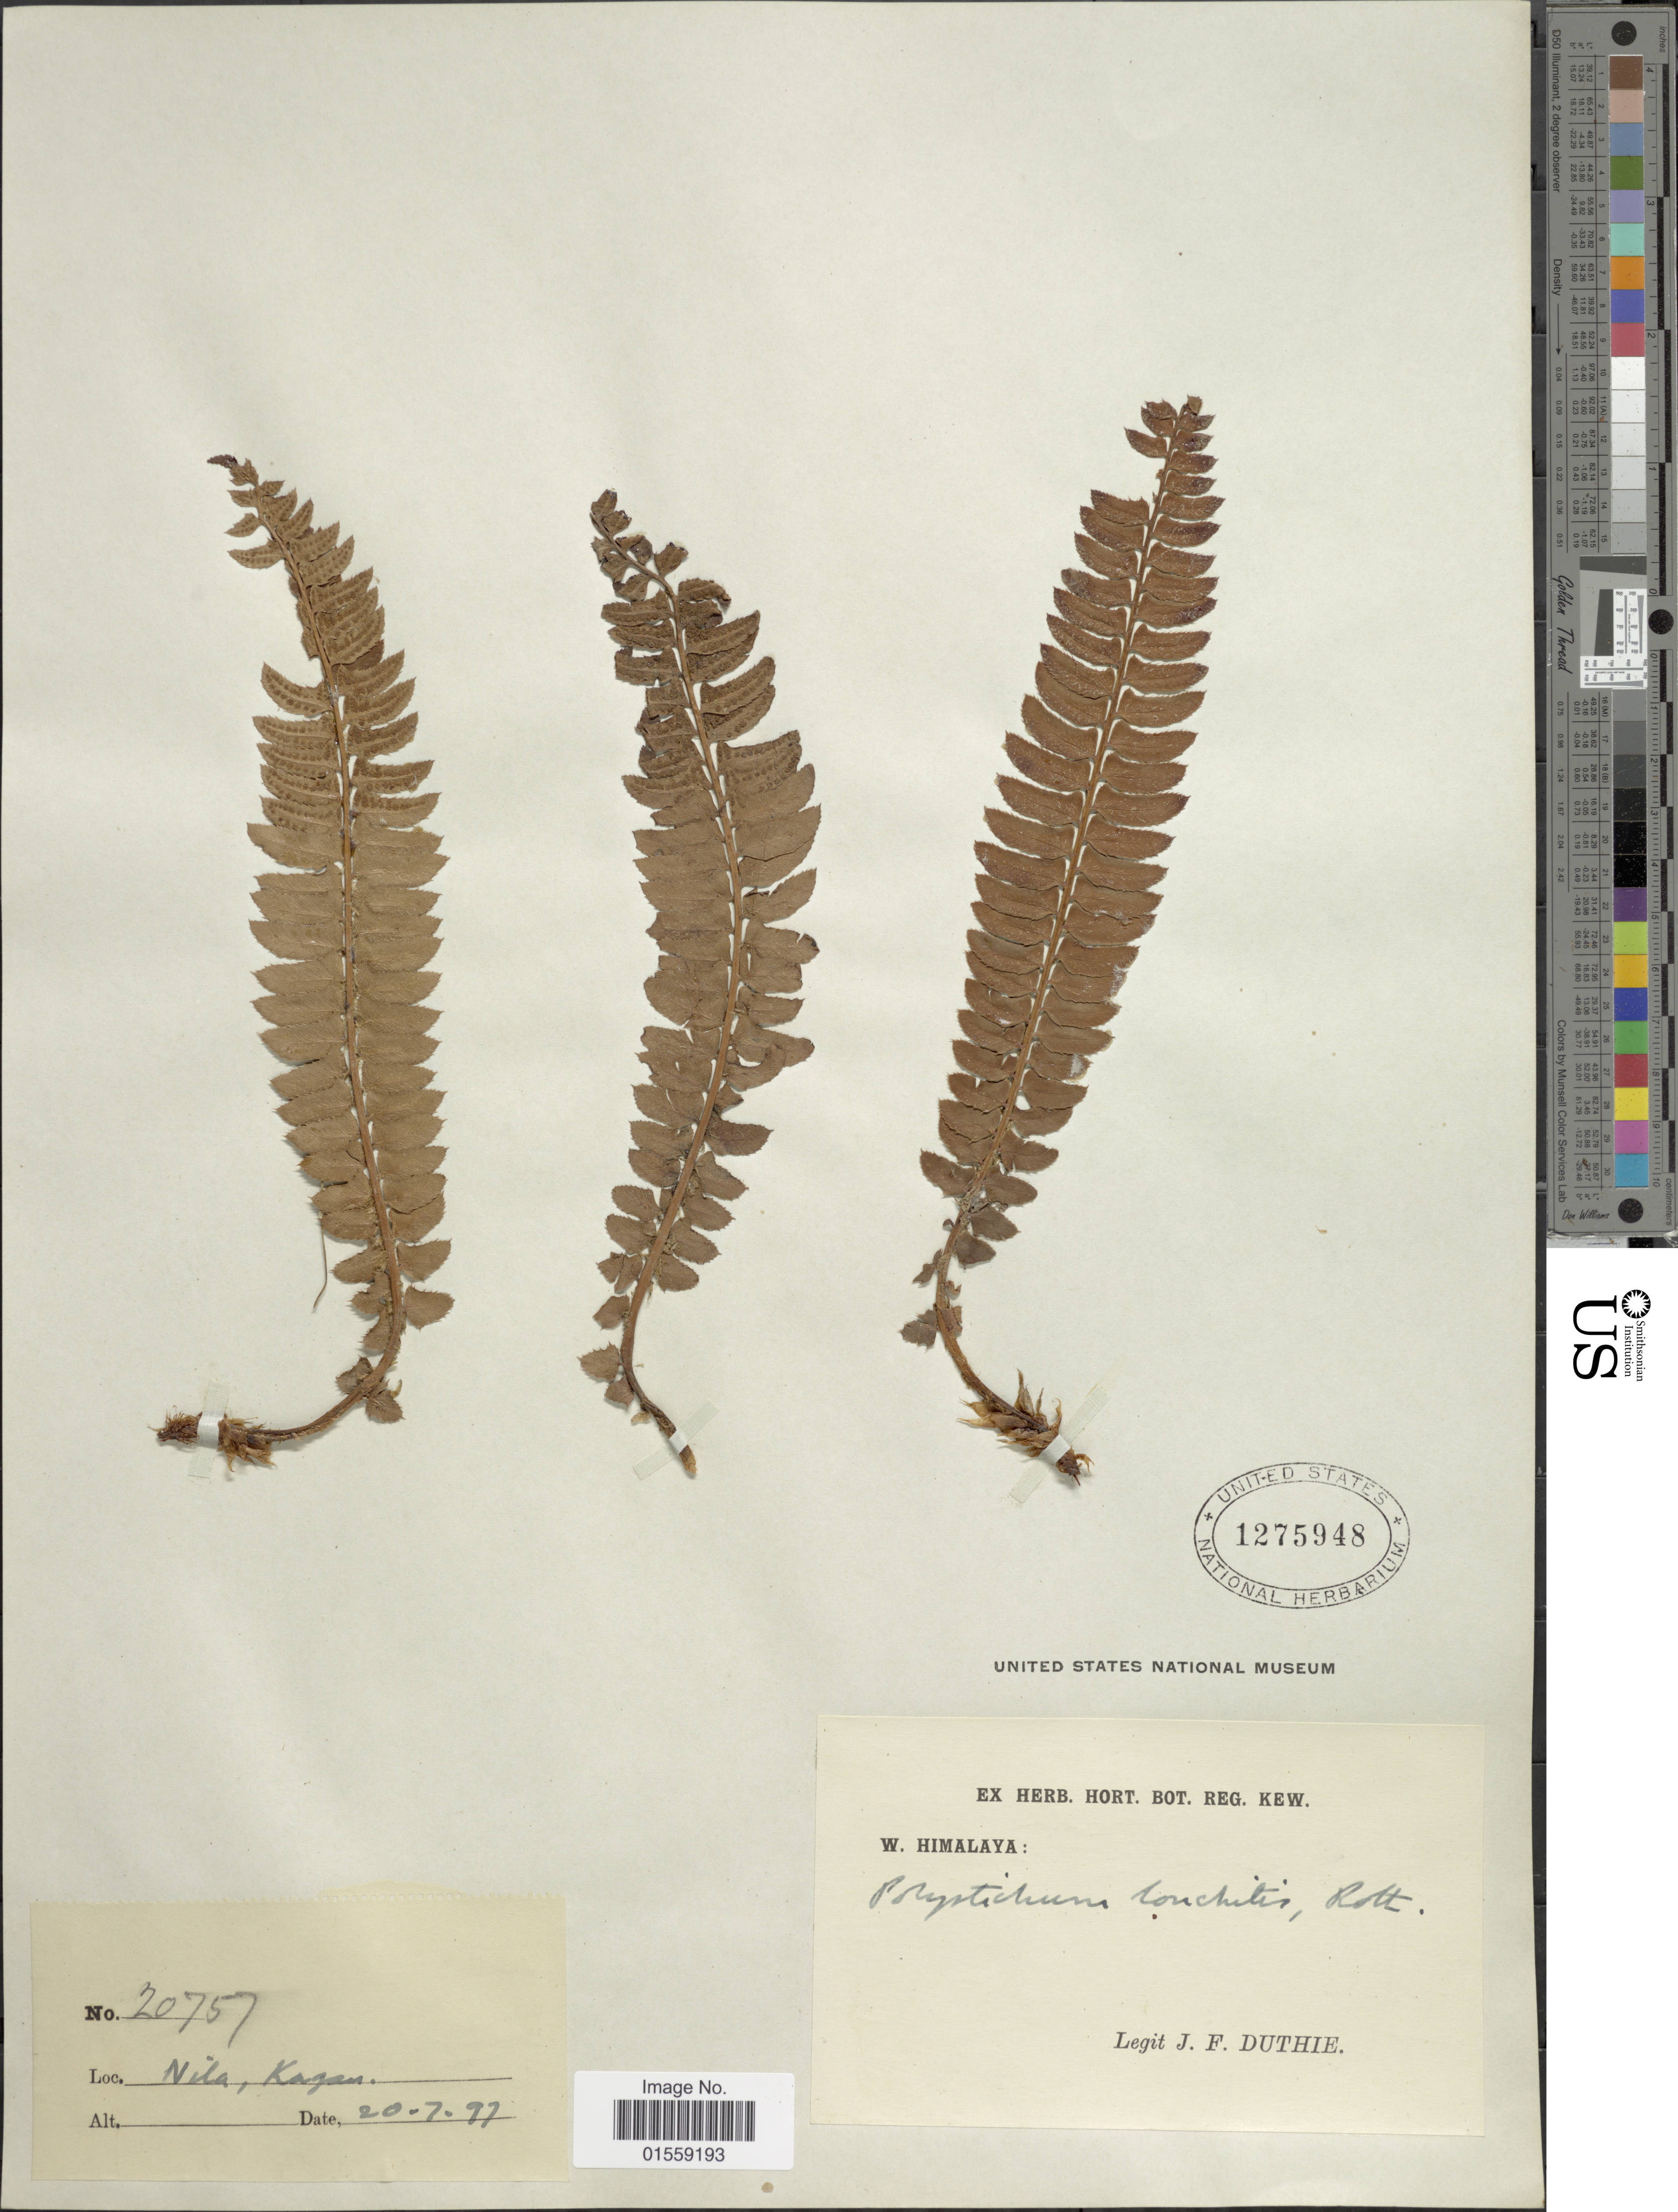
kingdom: Plantae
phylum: Tracheophyta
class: Polypodiopsida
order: Polypodiales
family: Dryopteridaceae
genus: Polystichum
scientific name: Polystichum lonchitis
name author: (Roth) L.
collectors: J. F. Duthie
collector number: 20757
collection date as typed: Transcribed d/m/y: 20/7/97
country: India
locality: W. Himalaya, Nila, Kagan.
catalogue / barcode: US 1275948